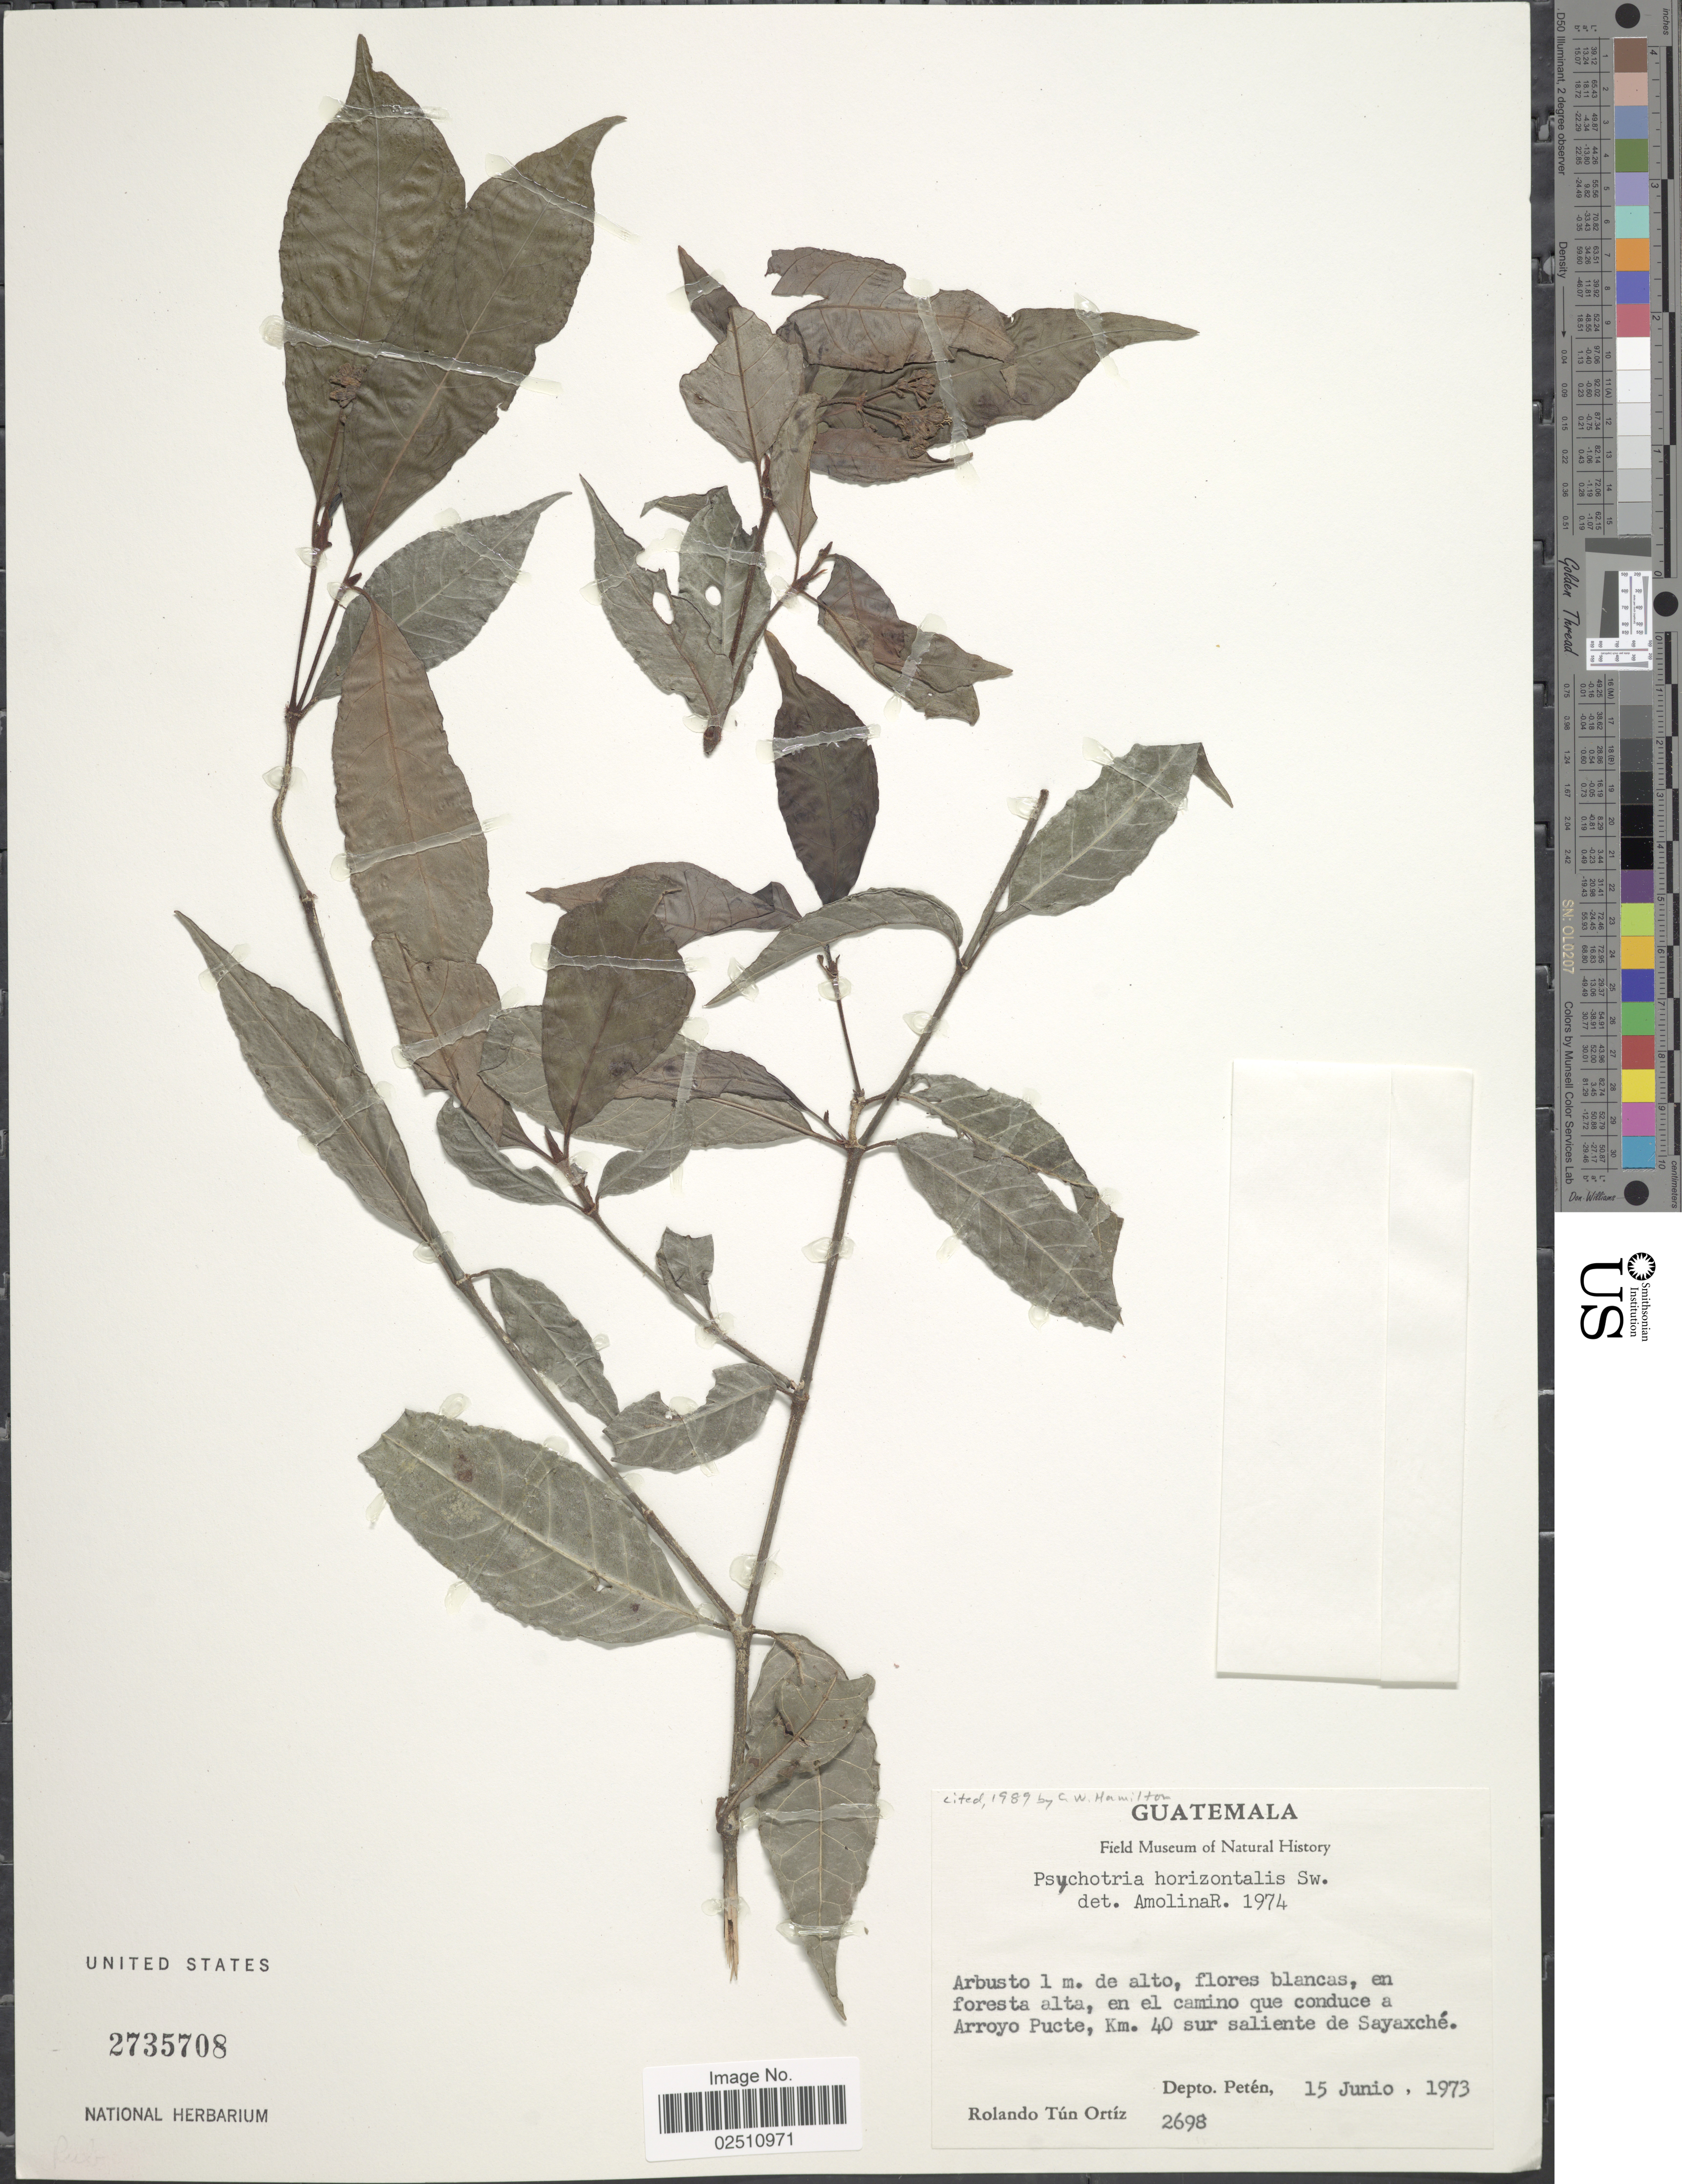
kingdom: Plantae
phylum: Tracheophyta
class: Magnoliopsida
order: Gentianales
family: Rubiaceae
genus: Psychotria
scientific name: Psychotria horizontalis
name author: Sw.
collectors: R. T. Ortíz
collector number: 2698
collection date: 1973-06-15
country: Guatemala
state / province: El Petén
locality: En foresta alta, en el camino que conduce a Arroyo Pucte, km. 40 sur saliente de Sayaxche, Depto. Peten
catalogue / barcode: US 2735708